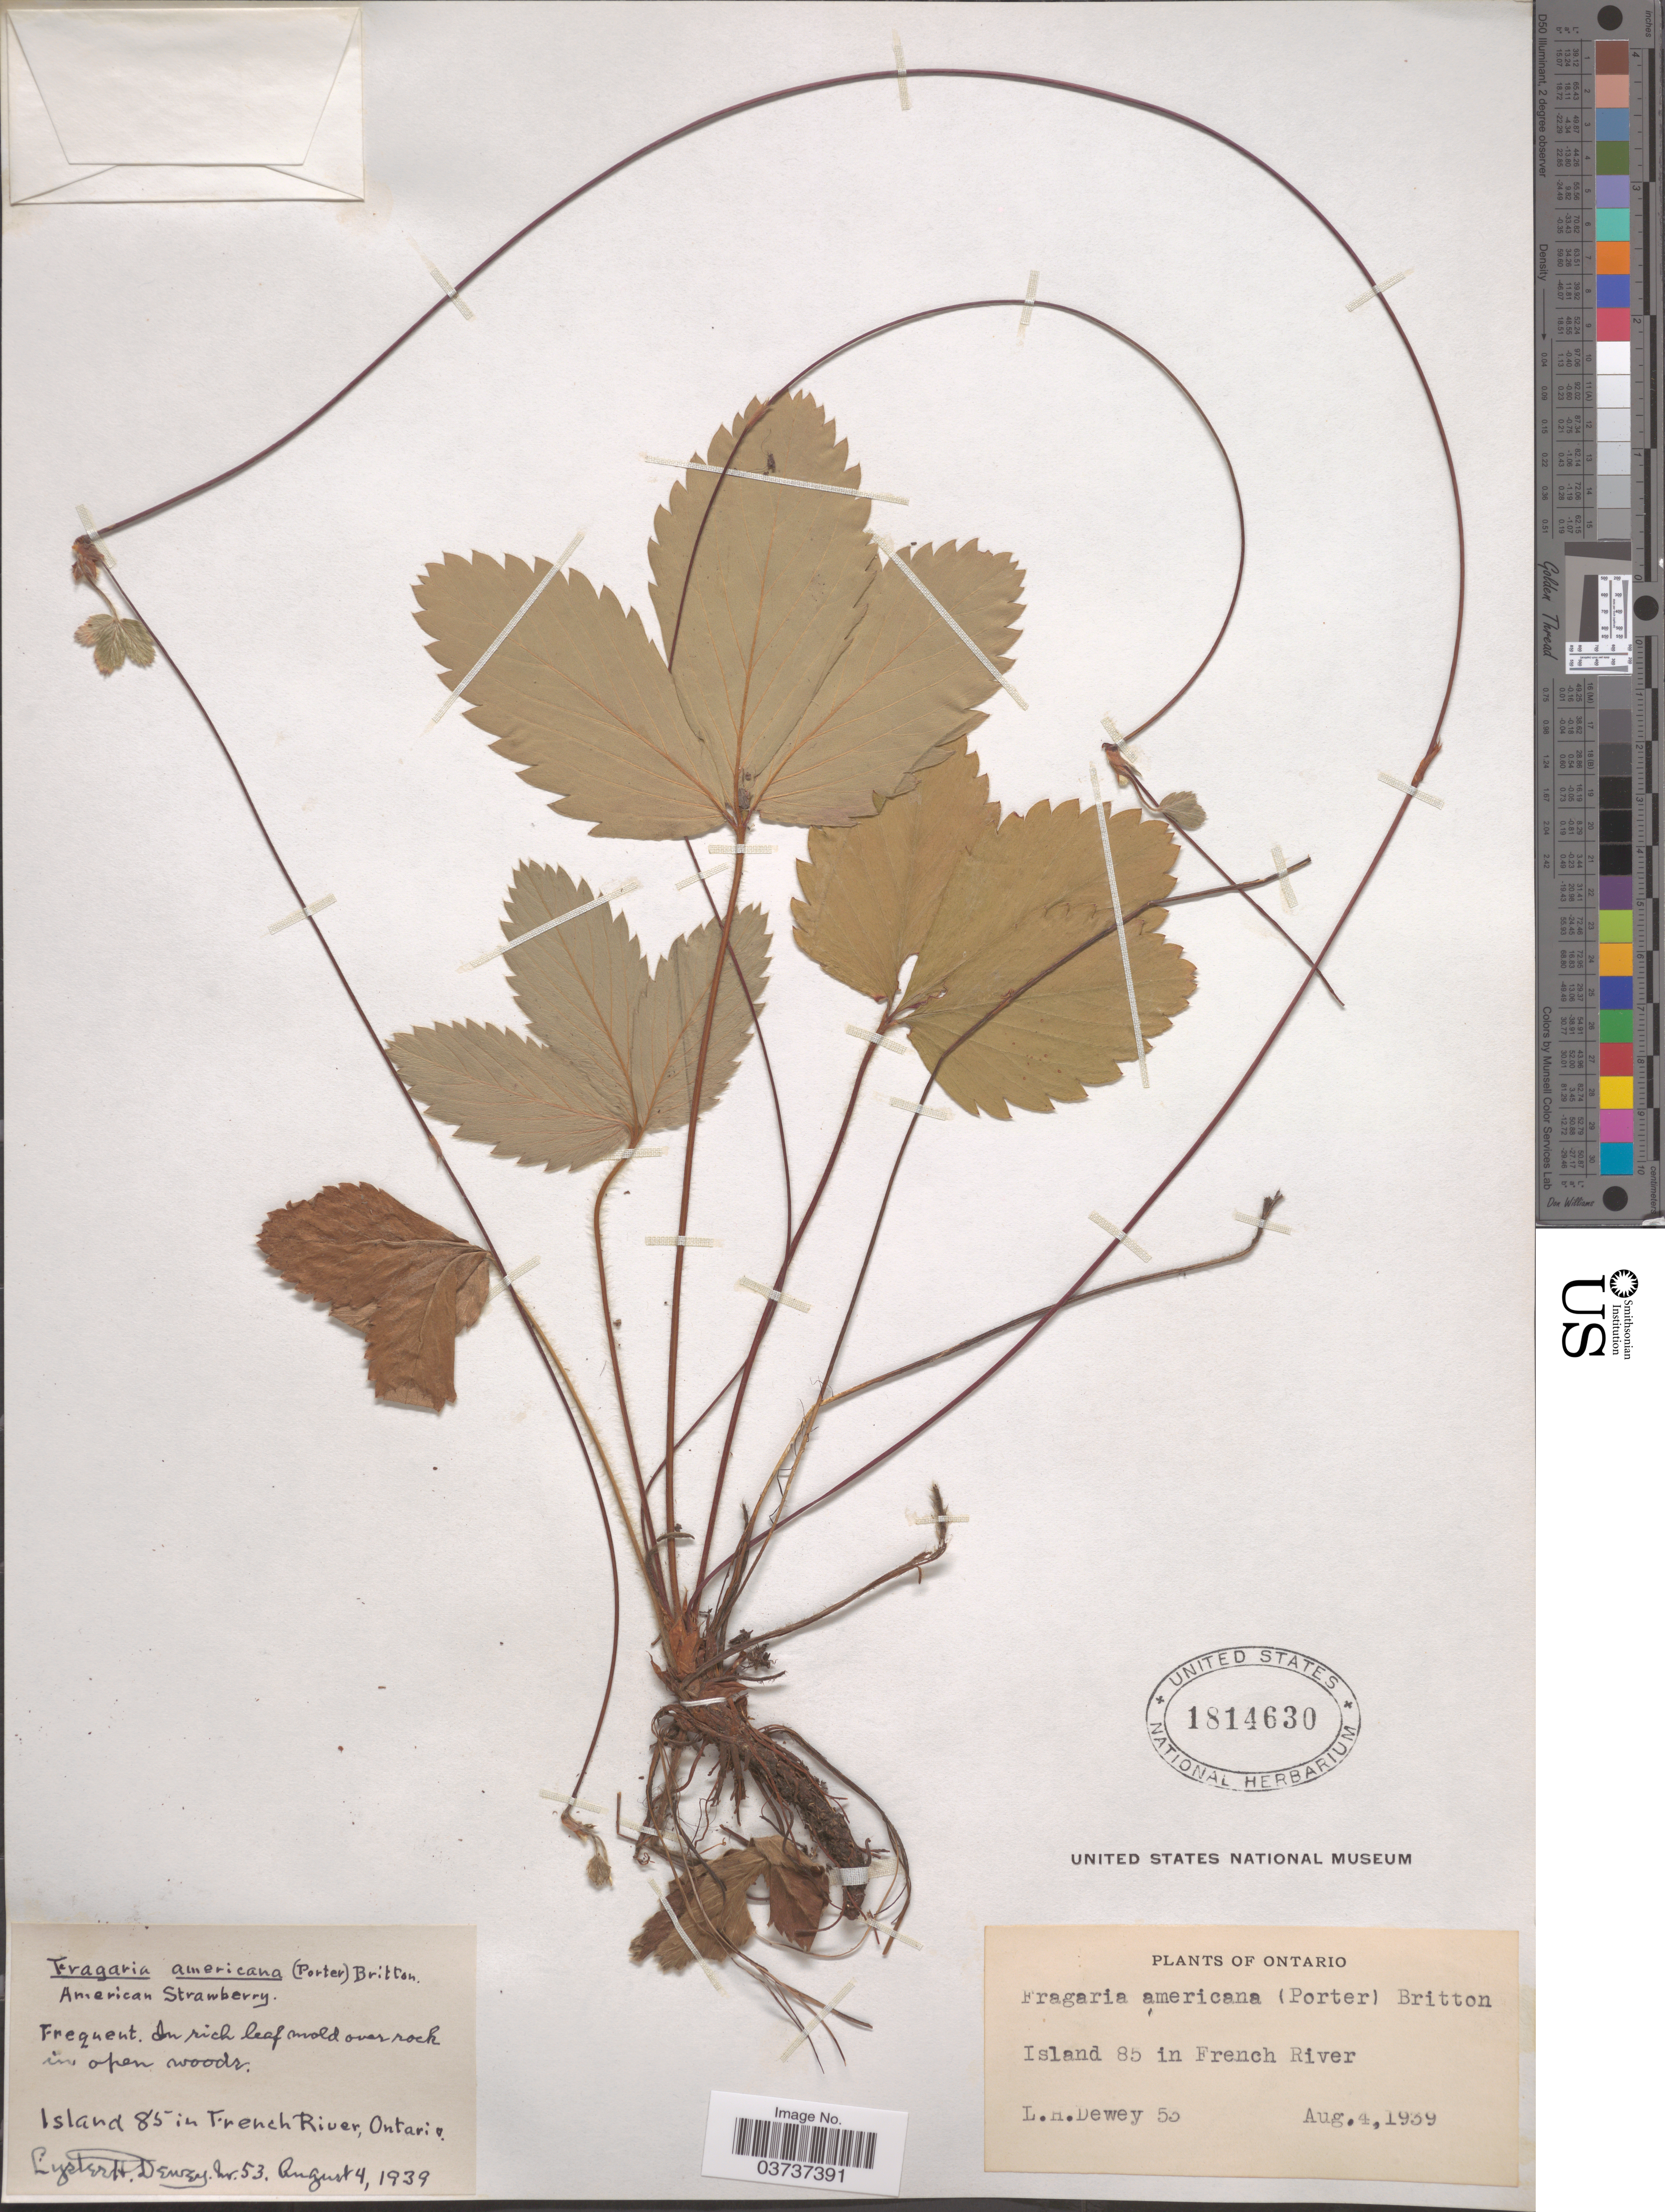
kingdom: Plantae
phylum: Tracheophyta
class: Magnoliopsida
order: Rosales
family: Rosaceae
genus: Fragaria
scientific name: Fragaria vesca subsp. americana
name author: (Porter) Staudt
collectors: L. H. Dewey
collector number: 53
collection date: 1939-08-04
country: Canada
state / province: Ontario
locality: Island 85 in French River.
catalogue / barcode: US 1814630